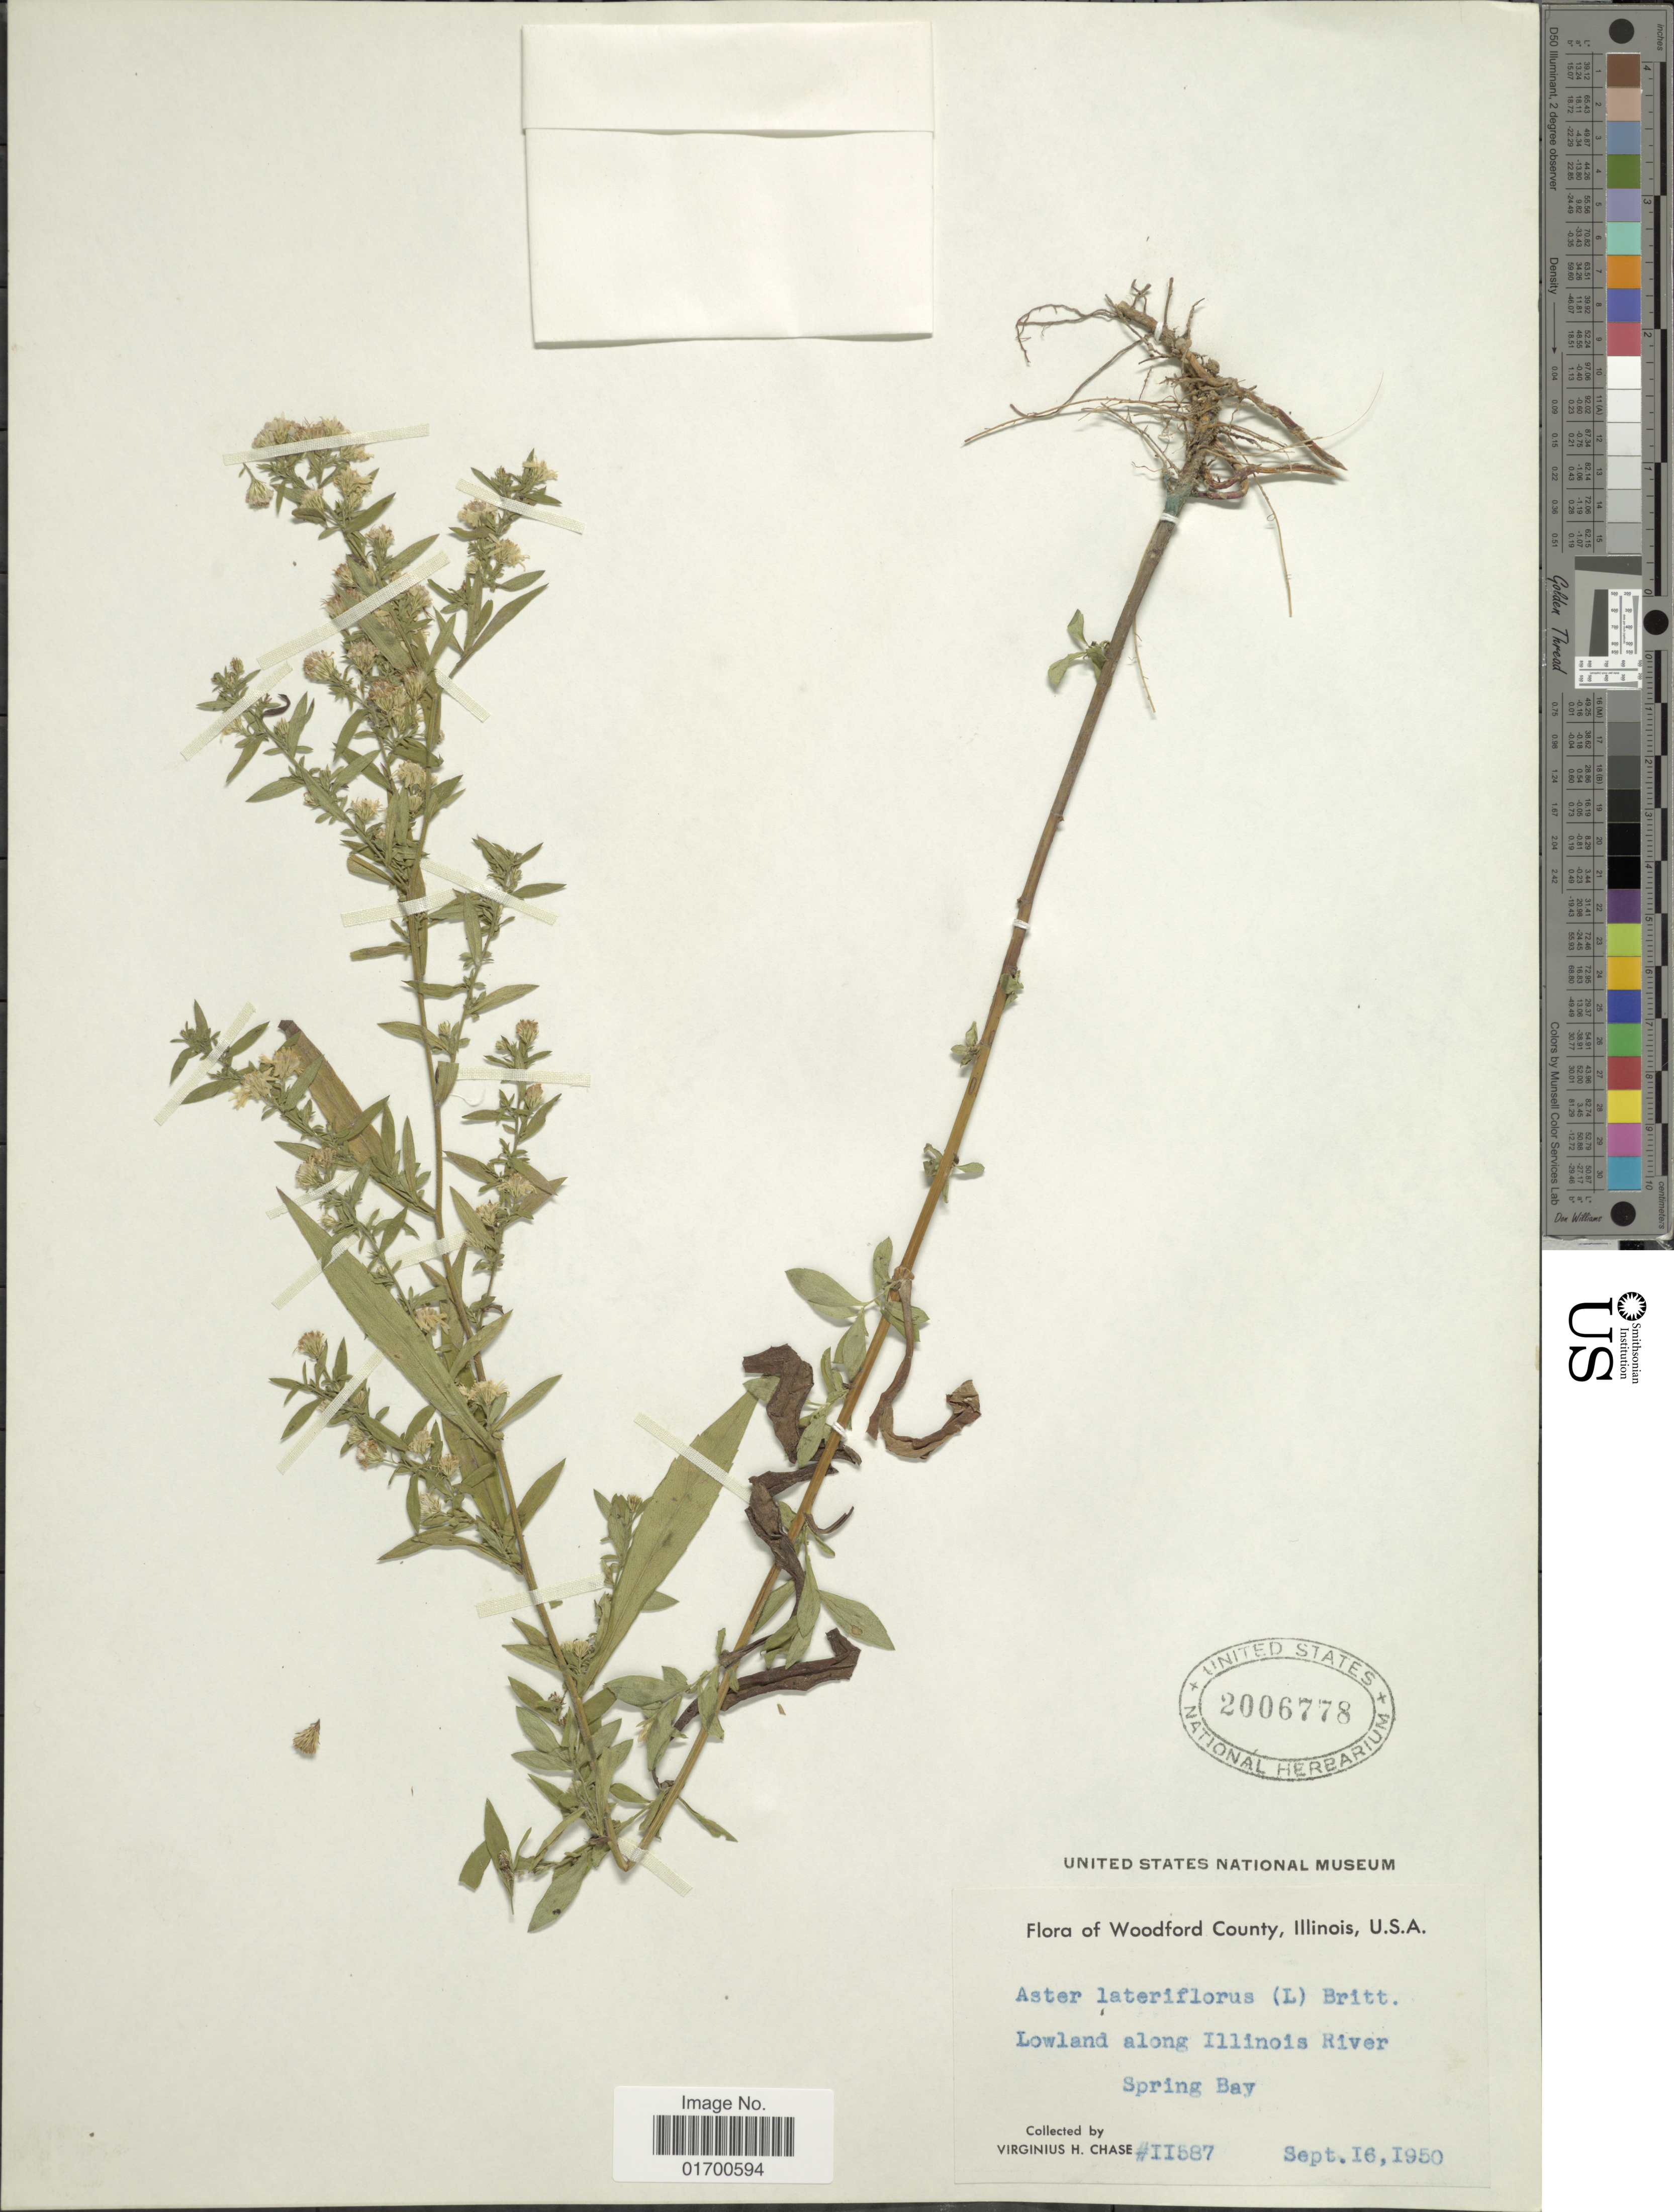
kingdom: Plantae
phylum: Tracheophyta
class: Magnoliopsida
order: Asterales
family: Asteraceae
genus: Symphyotrichum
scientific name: Symphyotrichum lateriflorum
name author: (L.) Á. Löve & D. Löve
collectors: V. H. Chase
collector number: II587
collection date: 1950-09-16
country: United States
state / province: Illinois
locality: Woodford County, Lowland along Illinois River, Spring Bay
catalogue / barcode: US 2006778